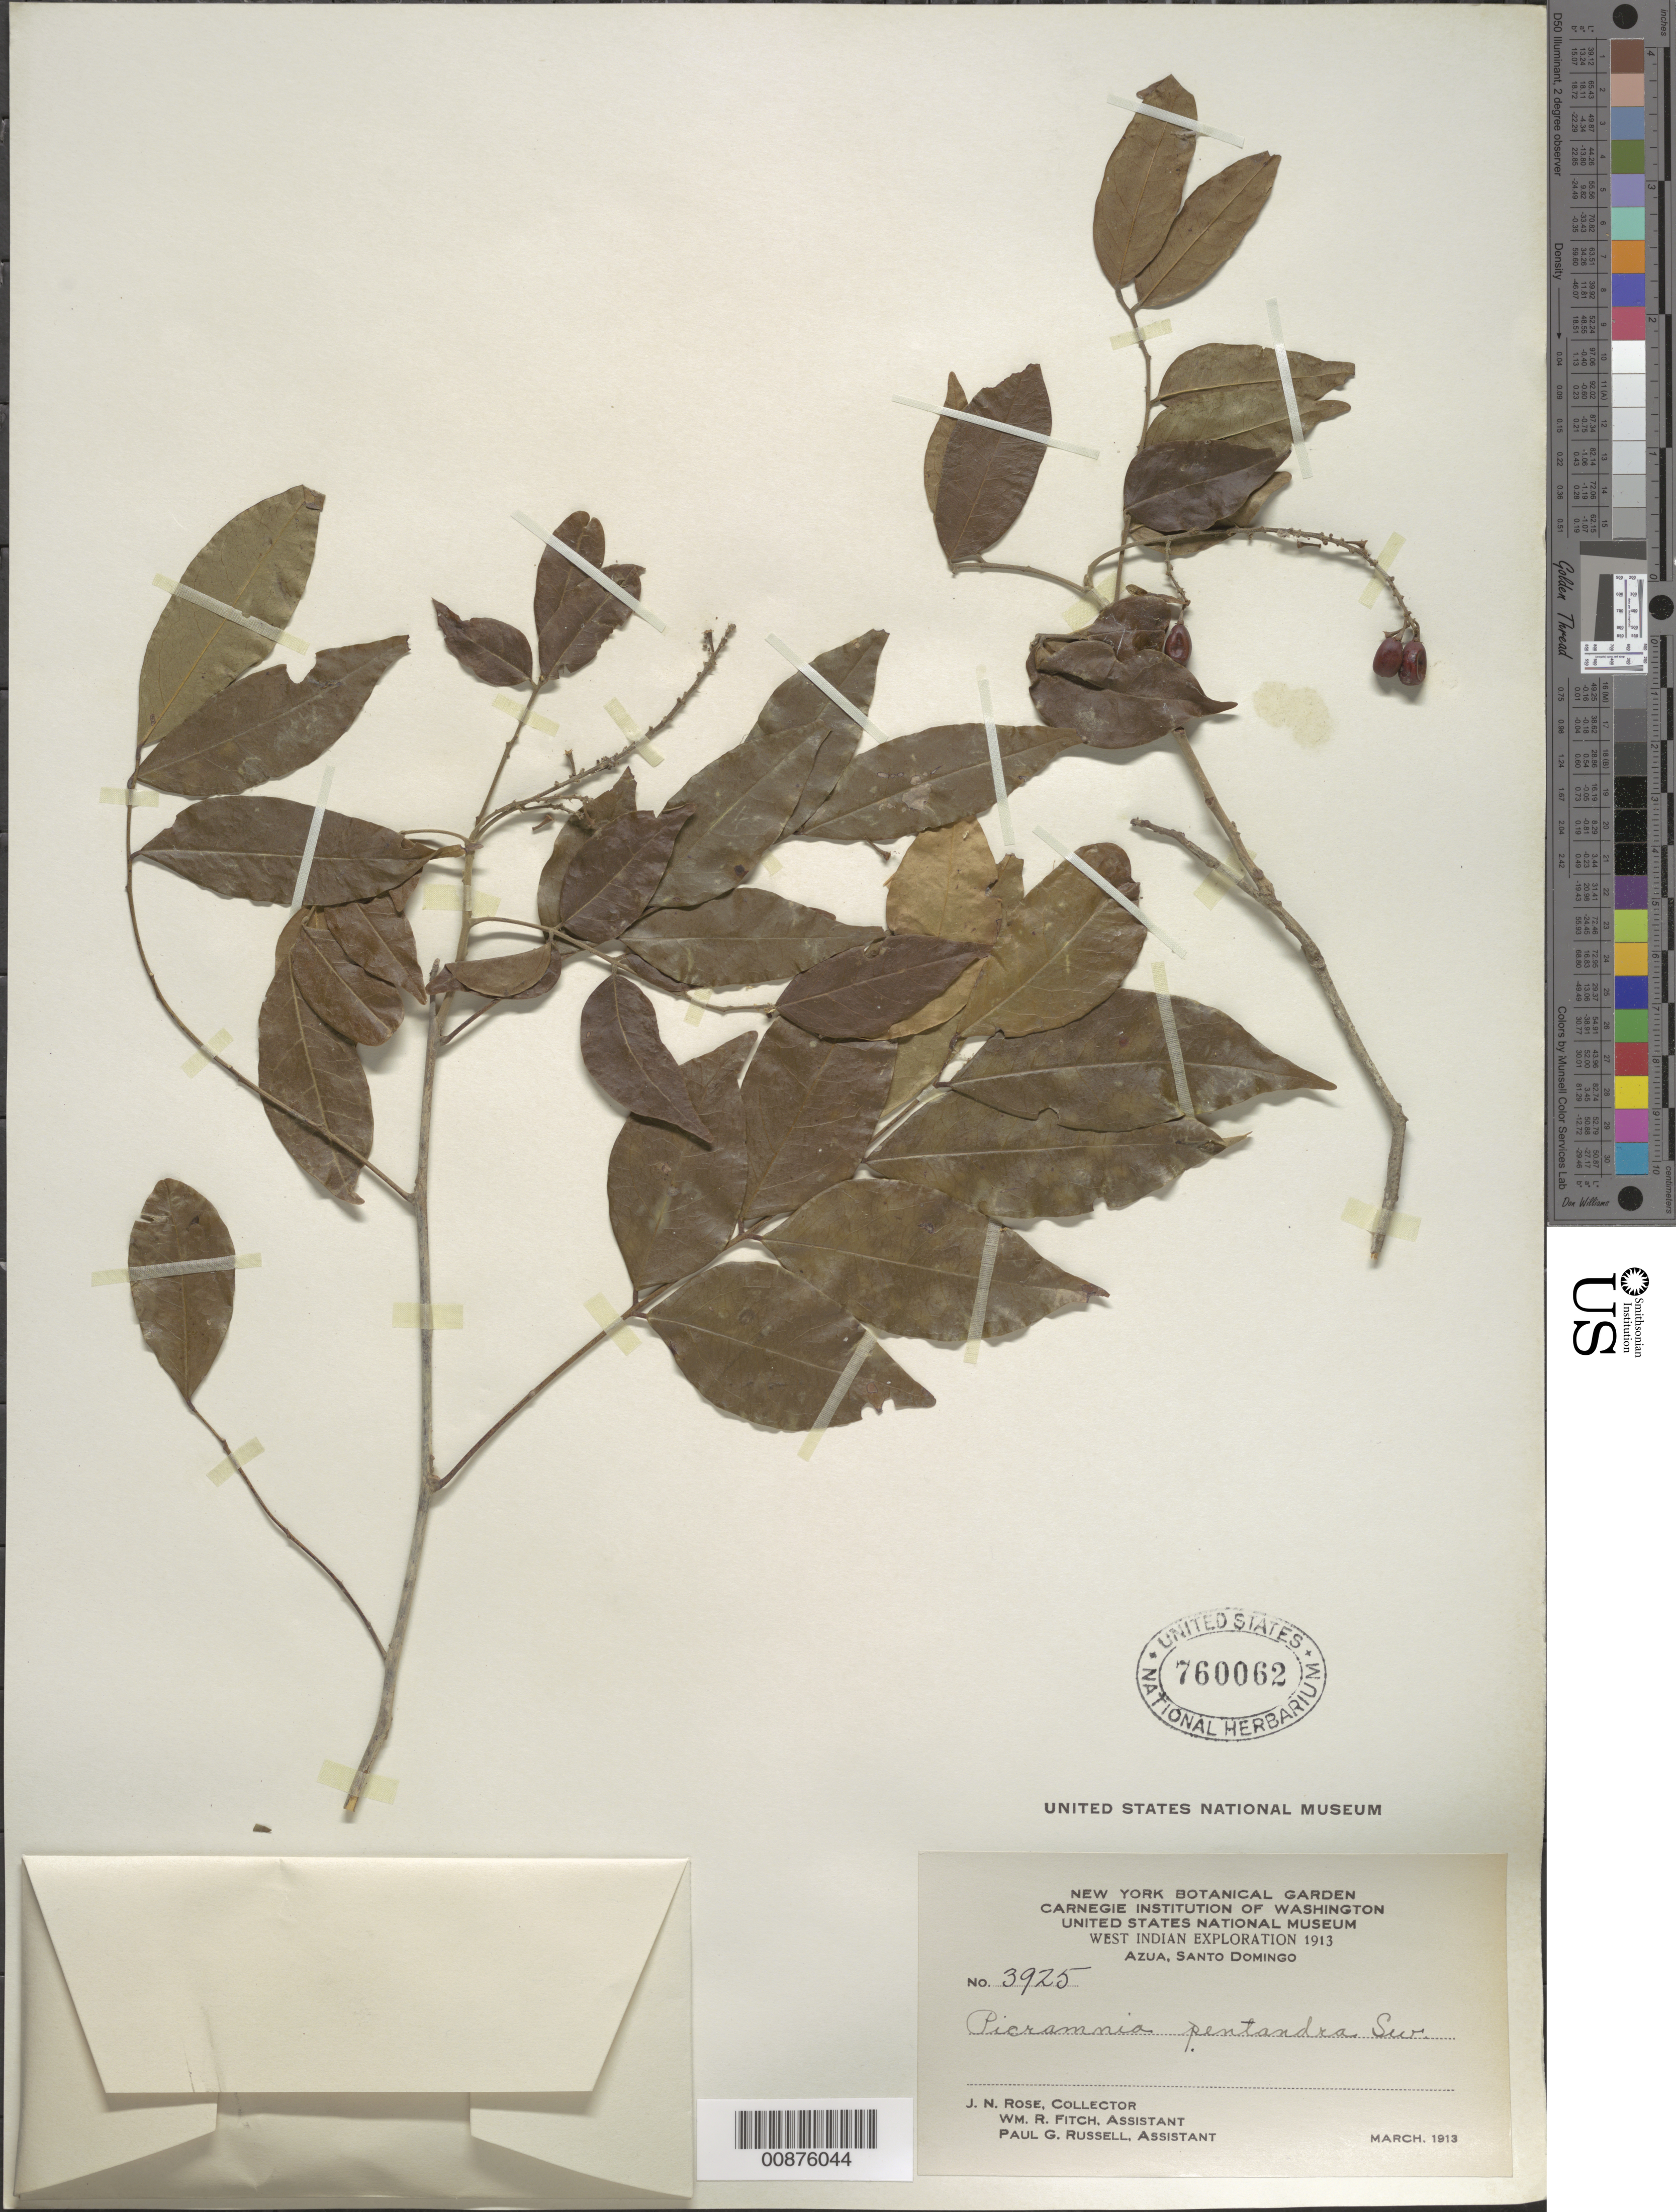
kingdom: Plantae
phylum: Tracheophyta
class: Magnoliopsida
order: Picramniales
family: Picramniaceae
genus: Picramnia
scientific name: Picramnia pentandra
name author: Sw.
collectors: J. N. Rose, W. R. Fitch & P. G. Russell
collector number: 3925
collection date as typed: Mar 1913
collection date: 1913-03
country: Dominican Republic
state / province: Azua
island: Hispaniola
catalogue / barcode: US 760062